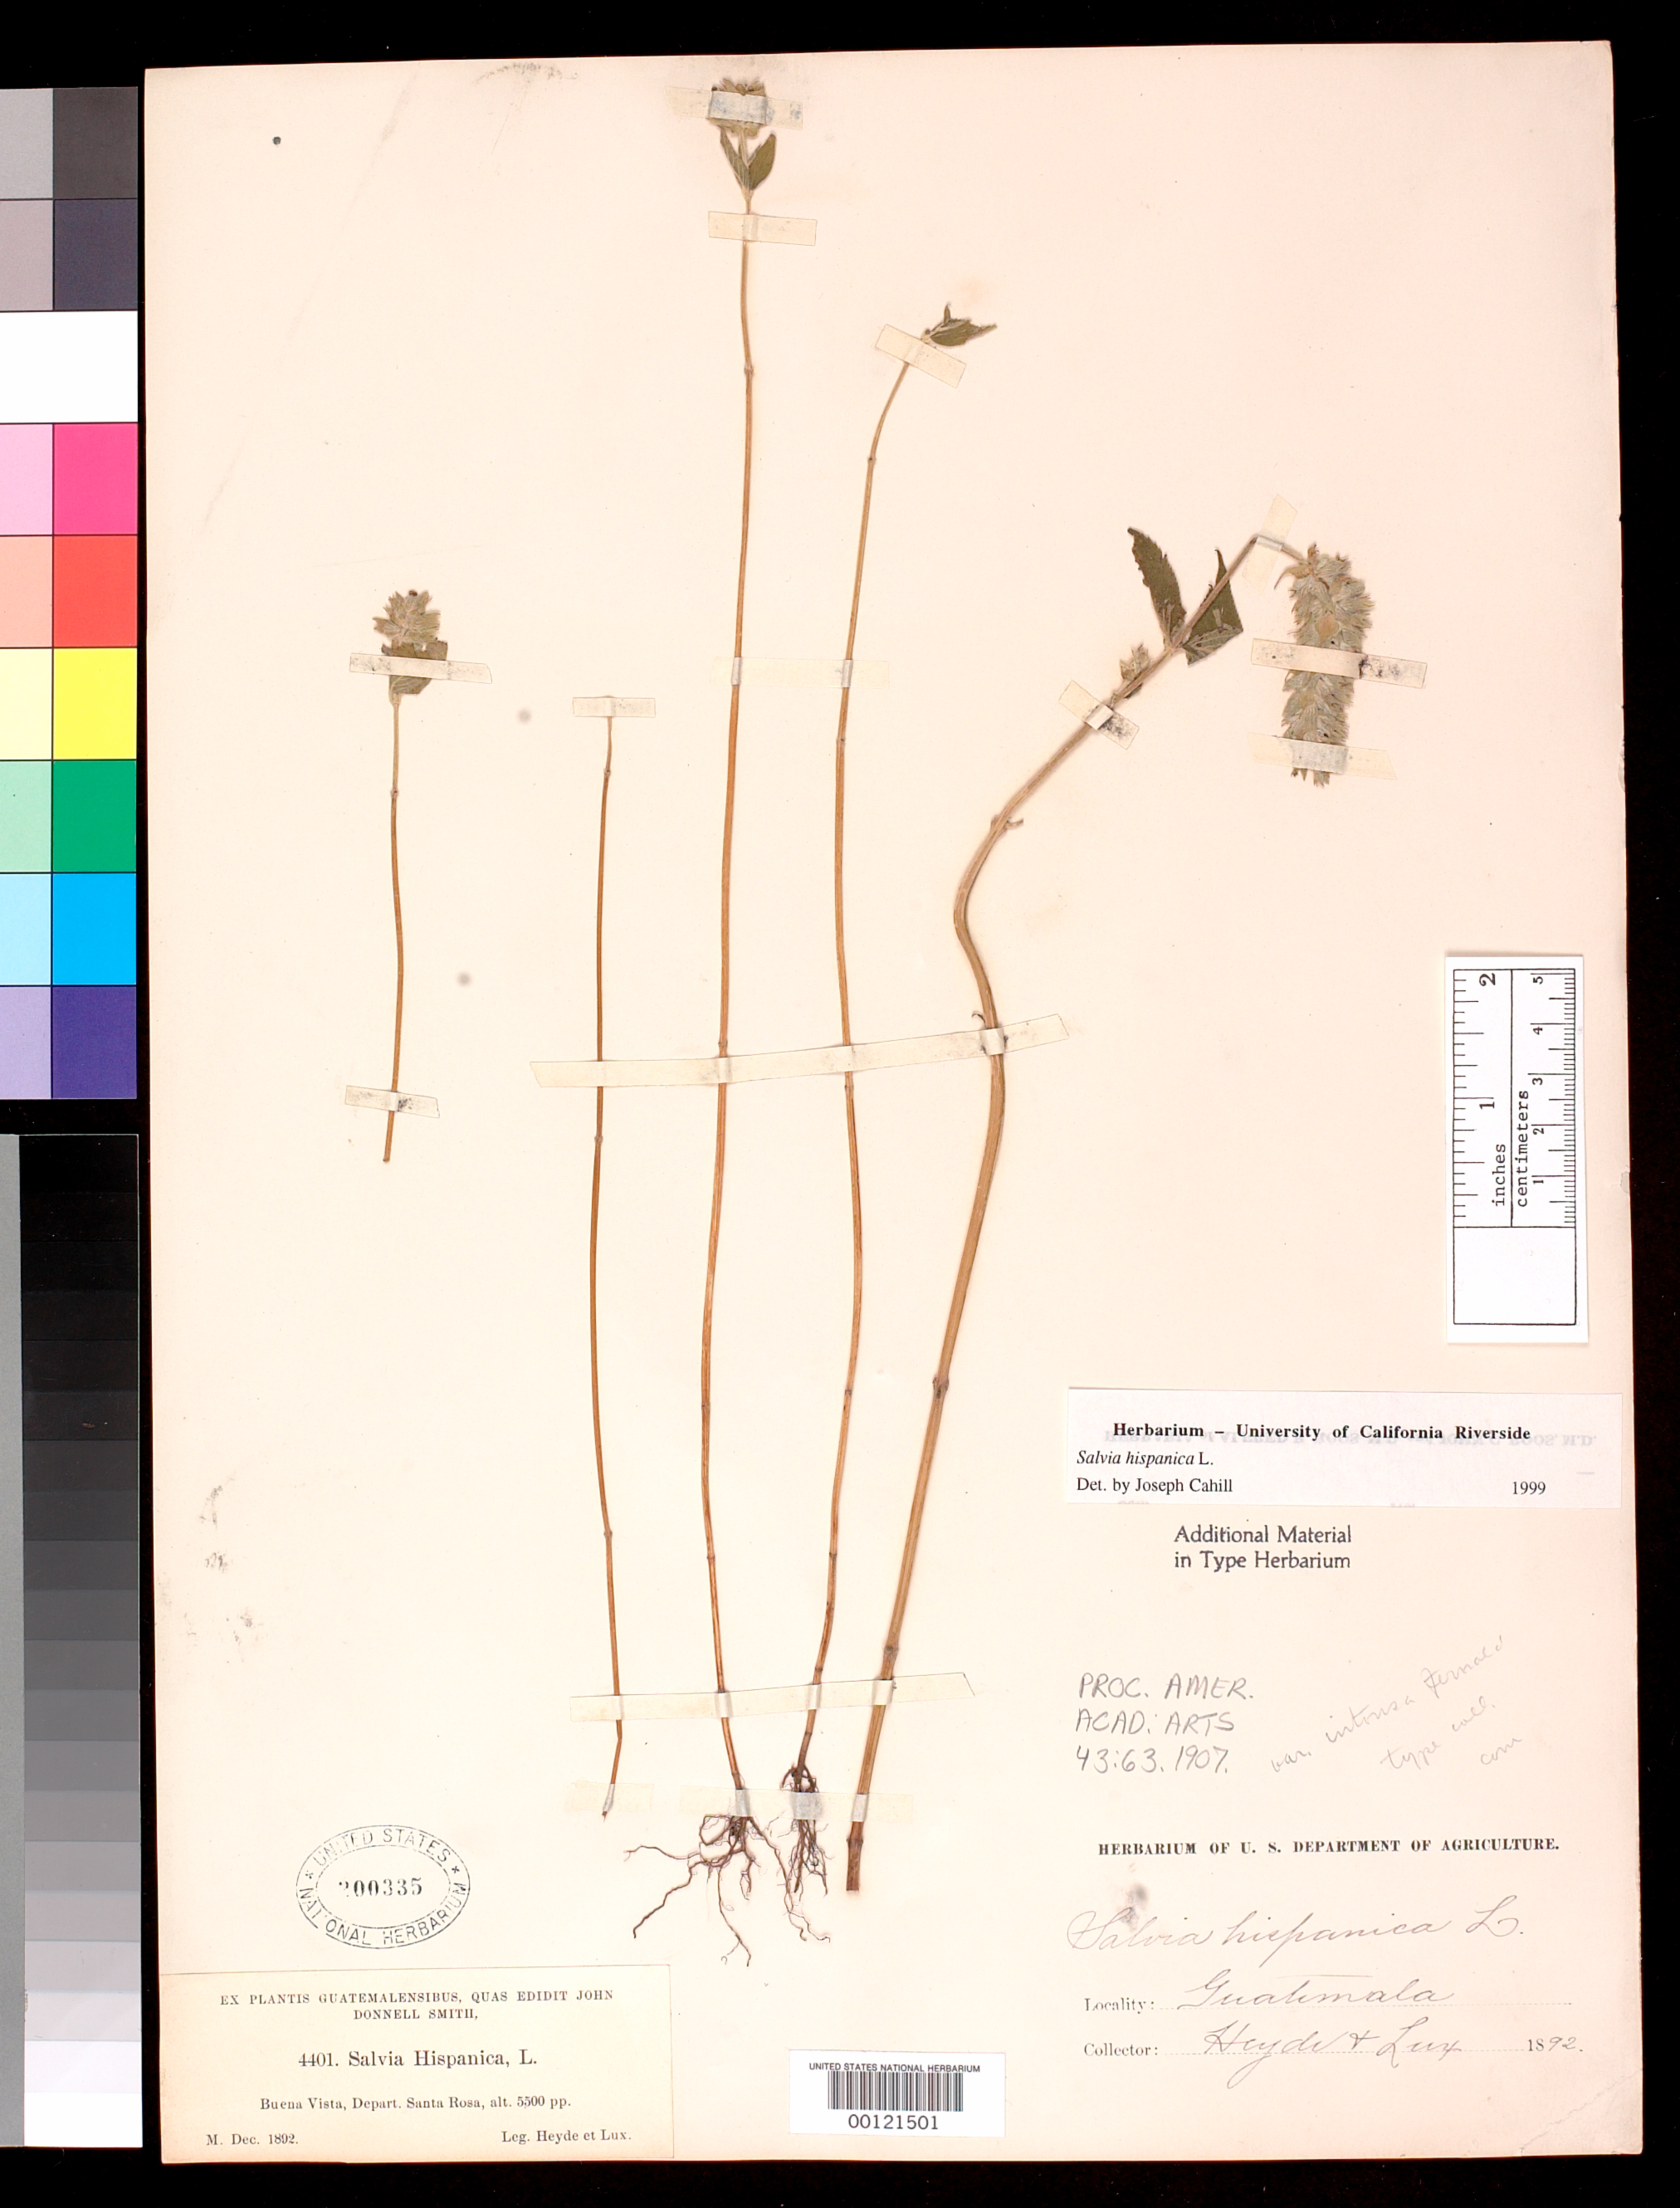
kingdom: Plantae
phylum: Tracheophyta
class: Magnoliopsida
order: Lamiales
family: Lamiaceae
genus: Salvia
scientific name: Salvia hispanica var. intonsa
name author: Fernald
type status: Isotype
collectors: E. T. Heyde & E. Lux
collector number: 4401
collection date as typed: Dec 1892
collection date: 1892-12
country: Guatemala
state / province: Santa Rosa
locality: Buena Vista.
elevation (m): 1676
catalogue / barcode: US 200335